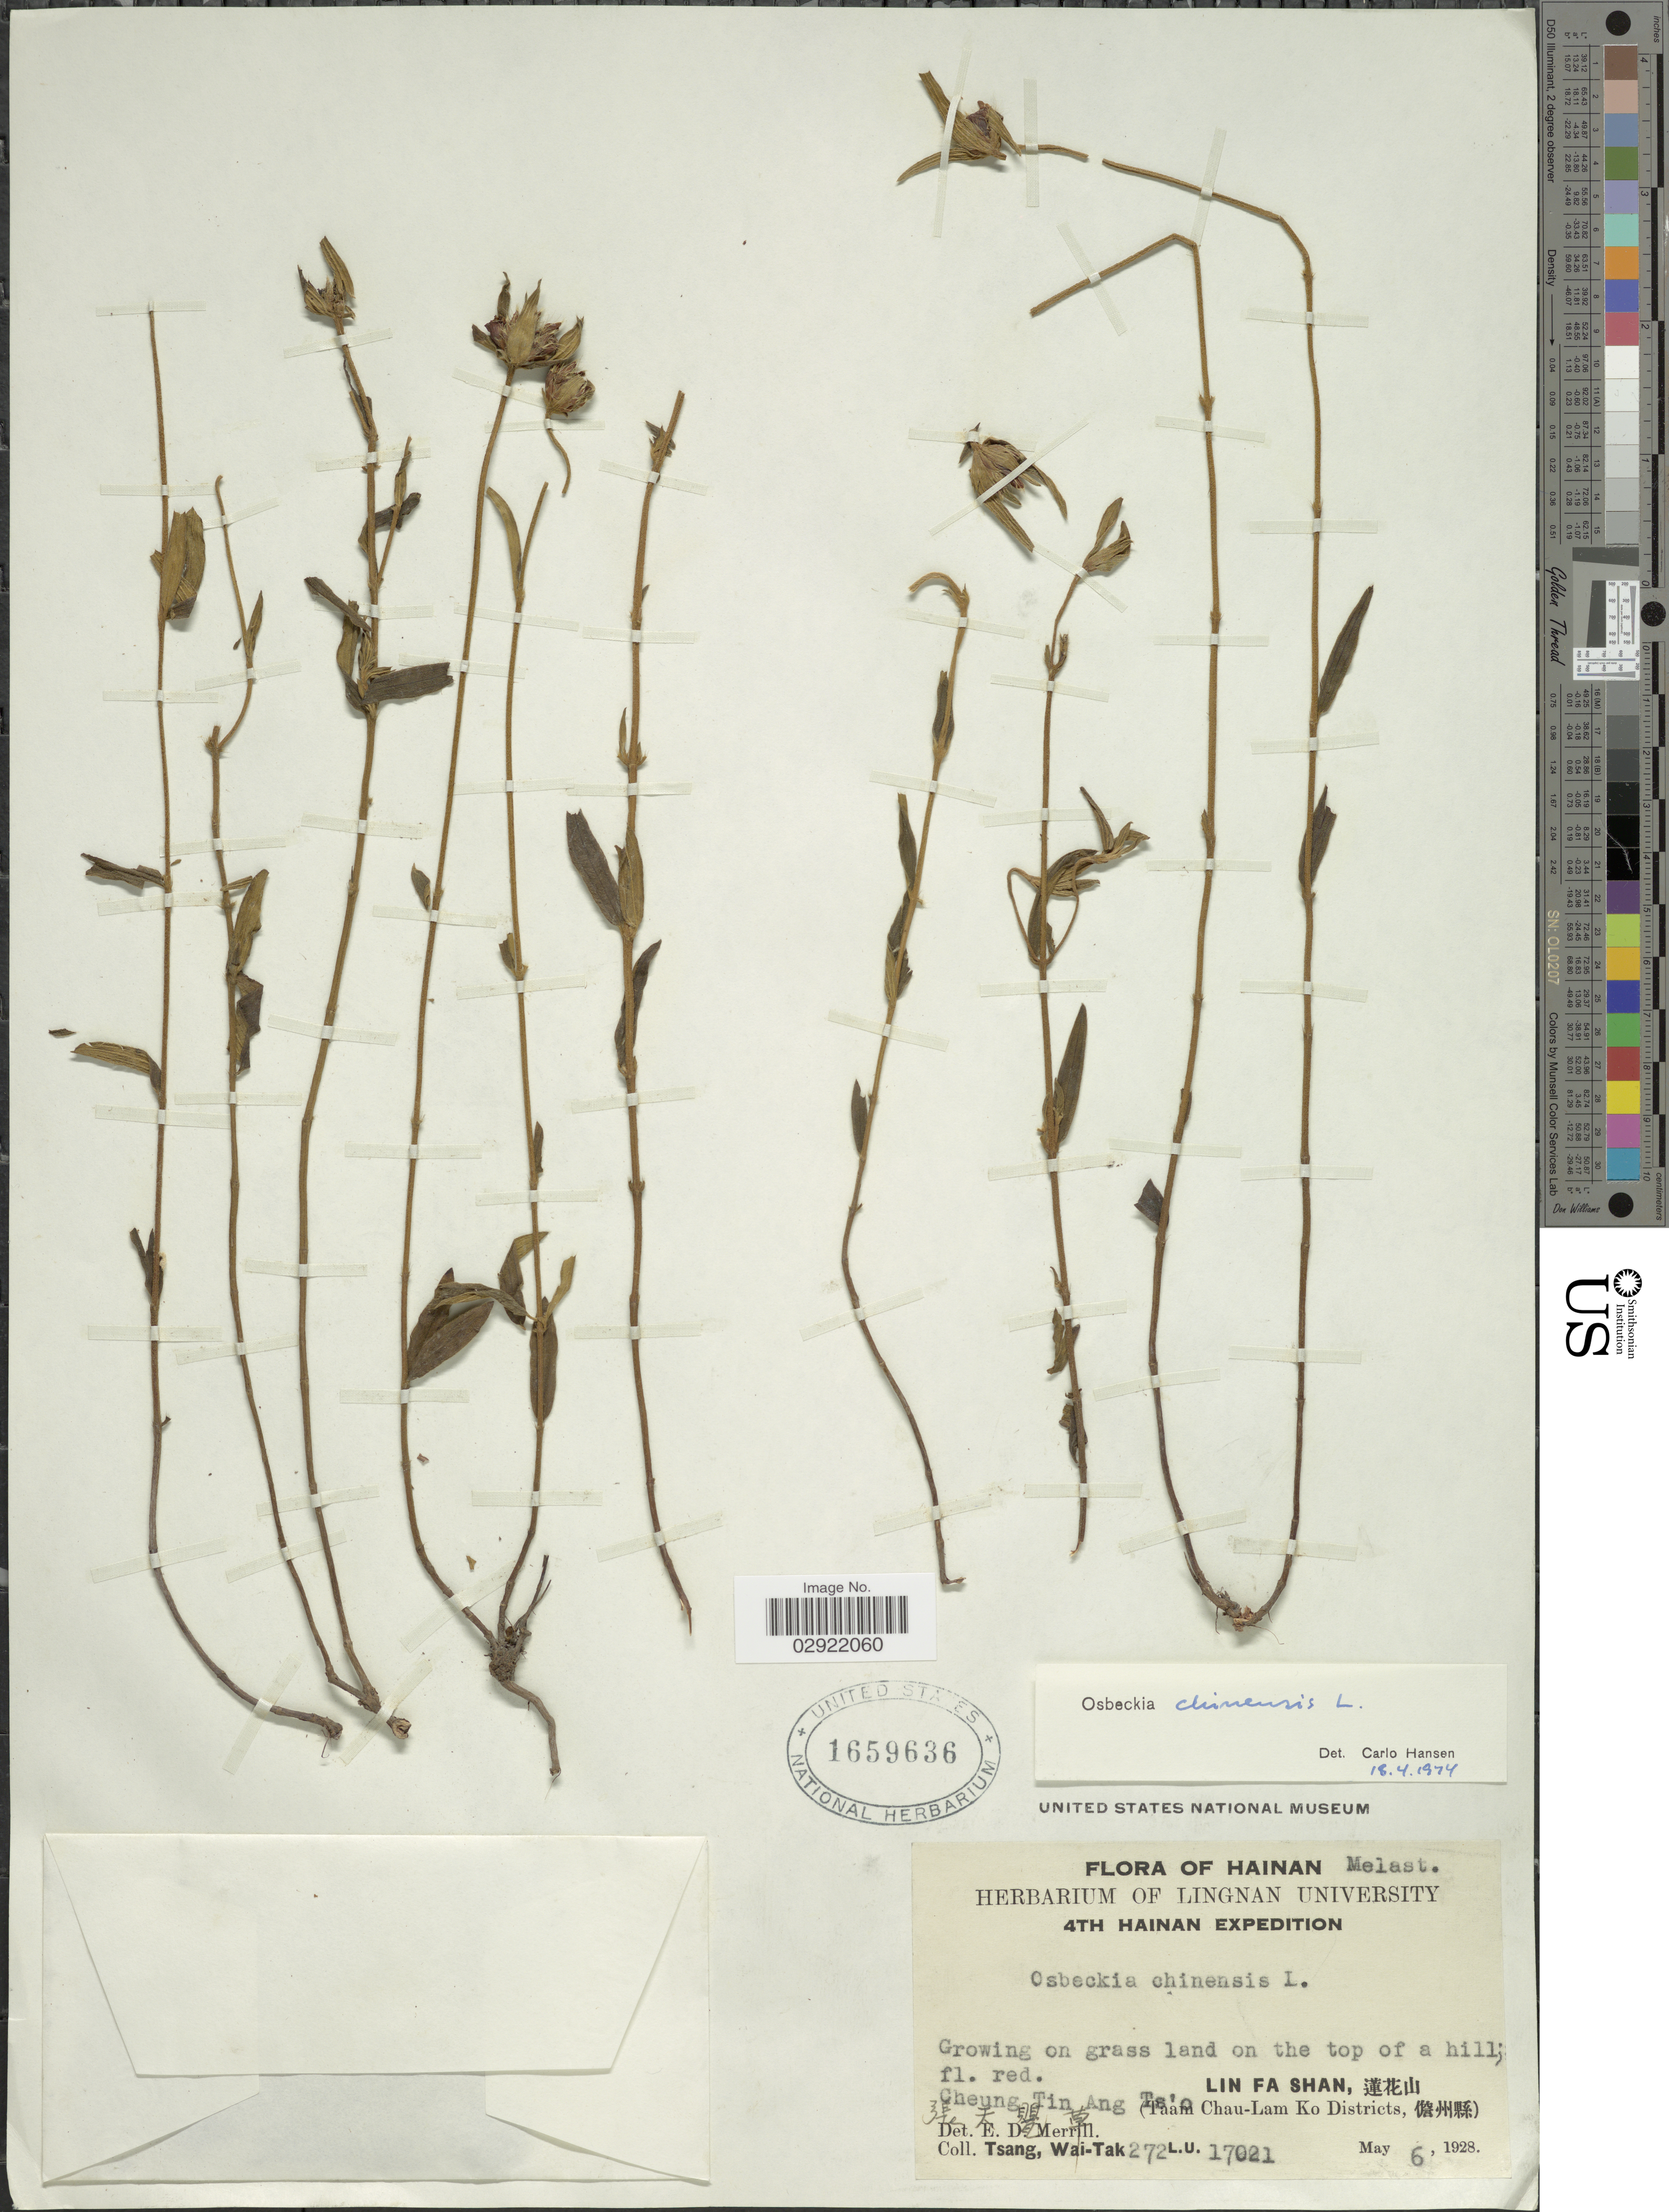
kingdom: Plantae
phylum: Tracheophyta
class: Magnoliopsida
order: Myrtales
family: Melastomataceae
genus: Osbeckia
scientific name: Osbeckia chinensis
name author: L.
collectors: W. T. Tsang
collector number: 272L.U.17021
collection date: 1928-05-06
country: China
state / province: Hainan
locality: Lin Fa Shan, Cheung Tin Ang Ts'o (Taam Chau-Lam Ko Districts).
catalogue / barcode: US 1659636